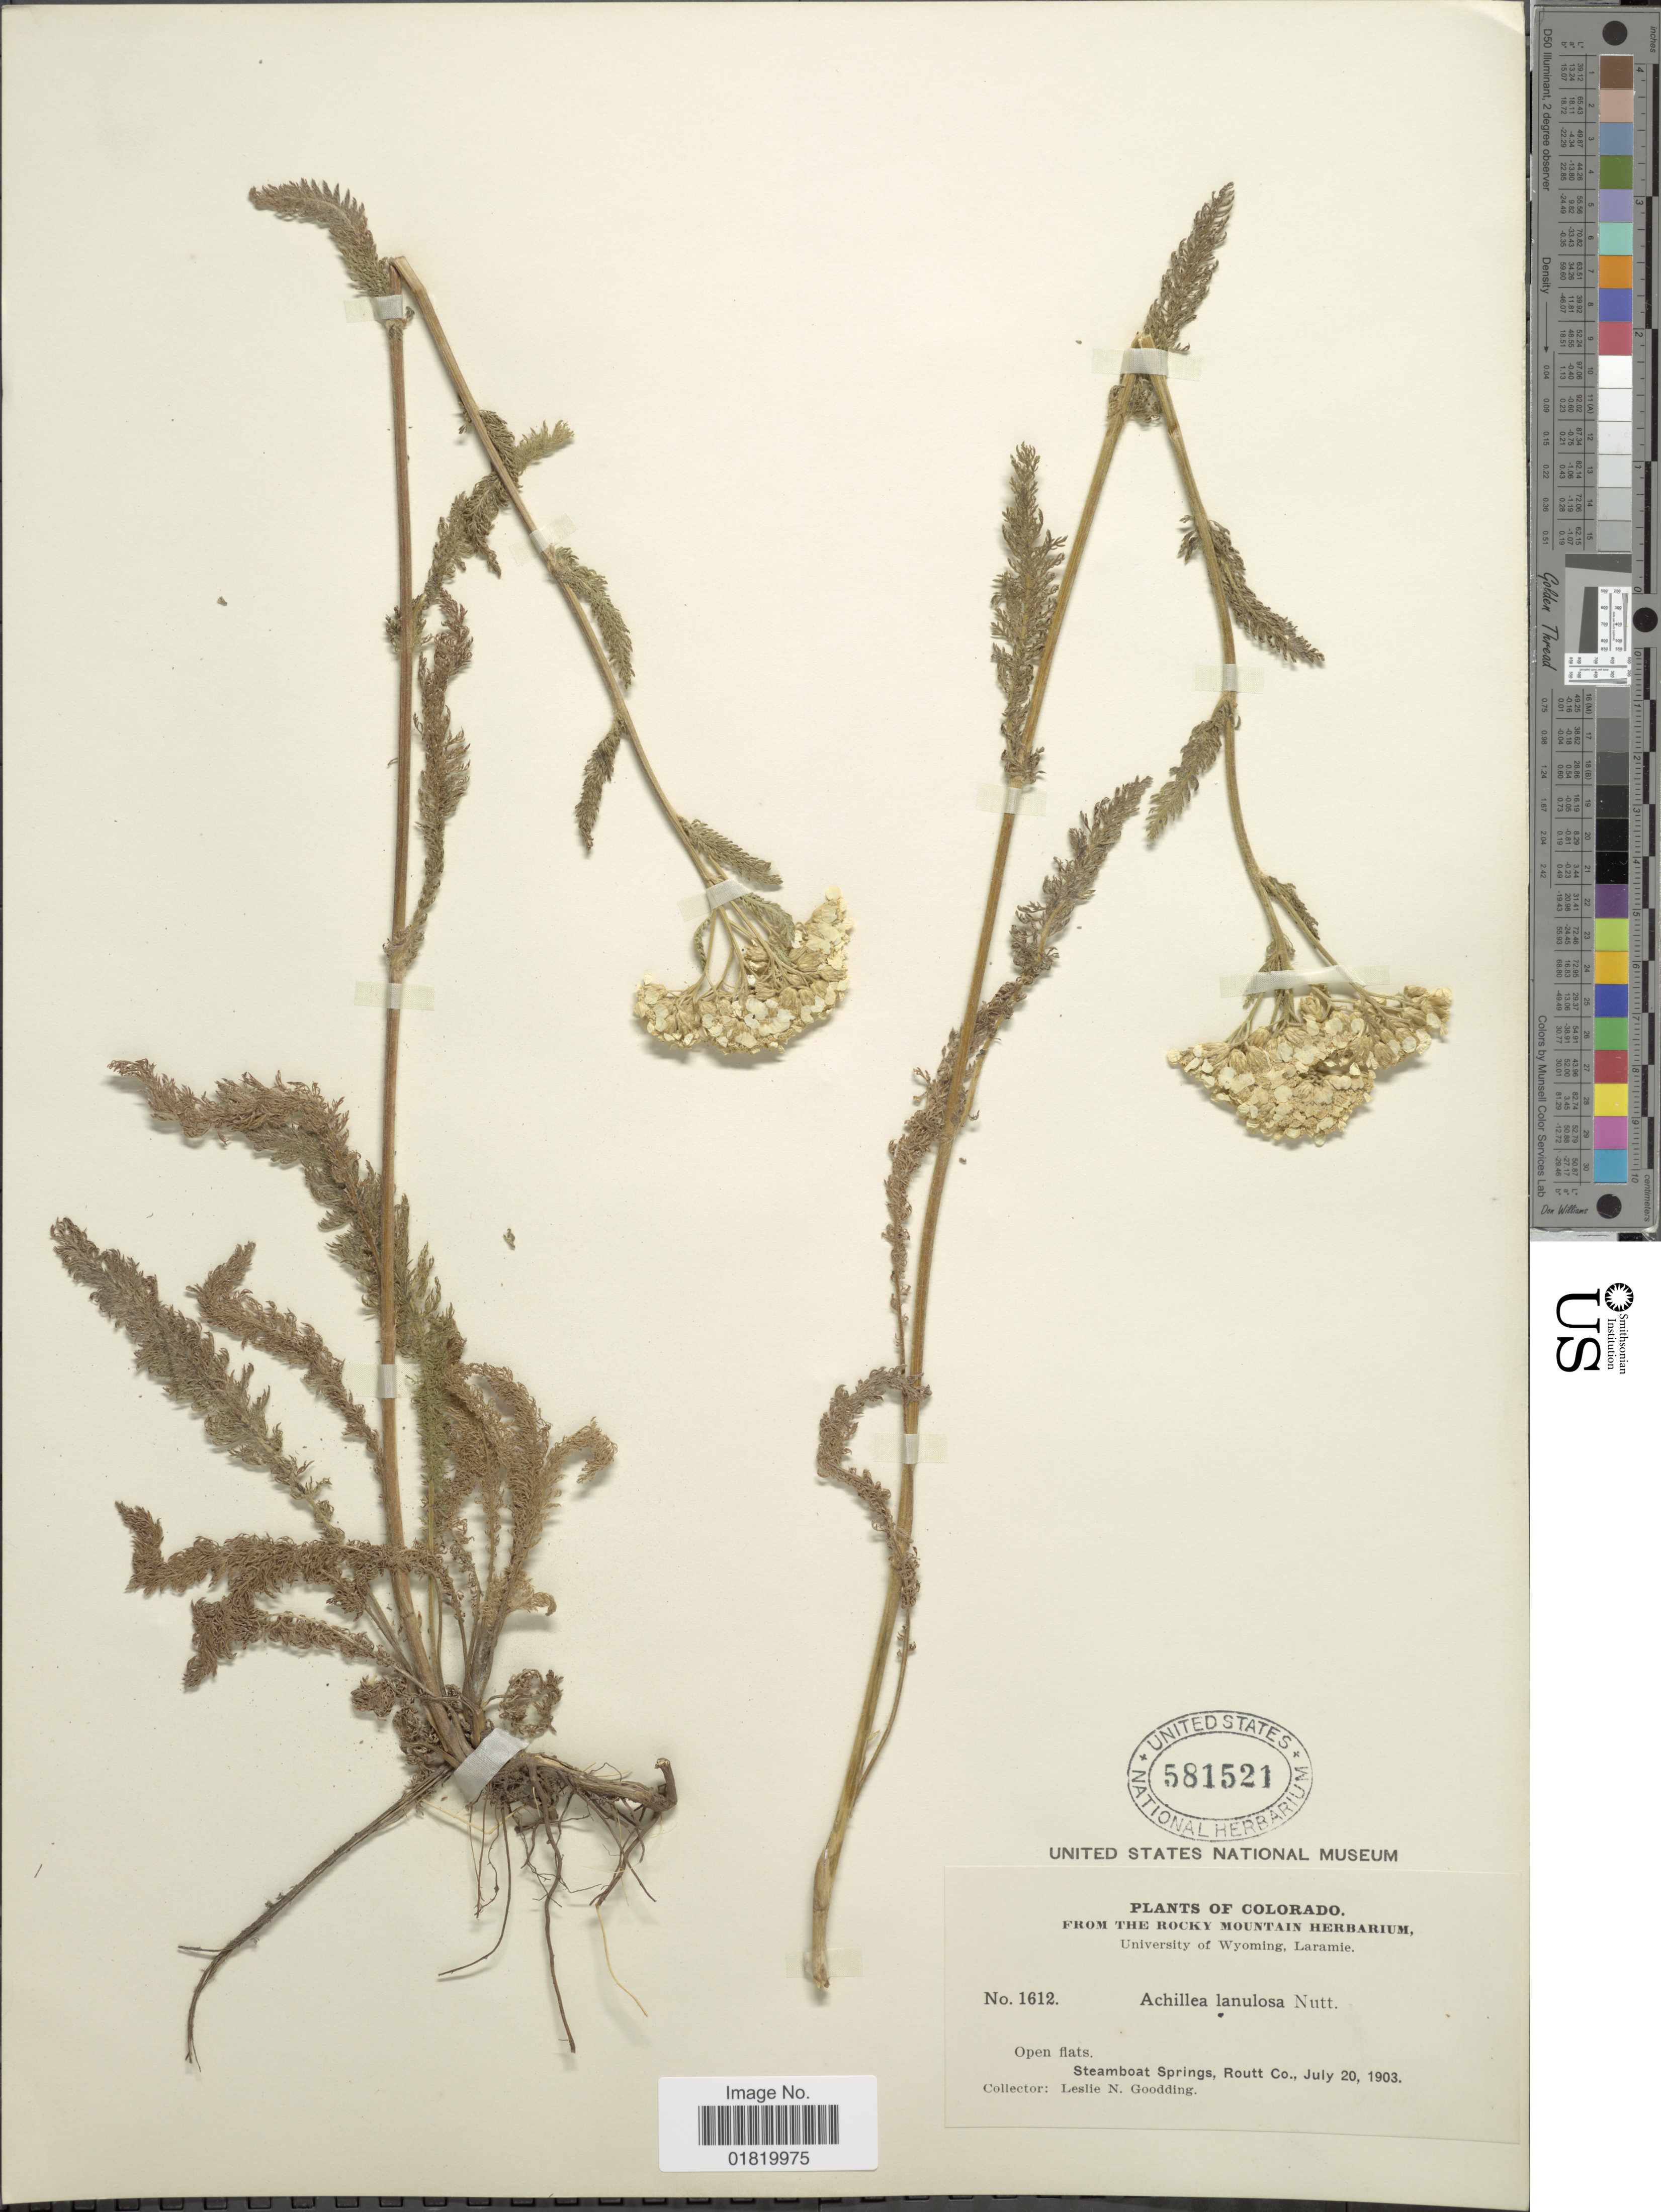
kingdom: Plantae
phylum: Tracheophyta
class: Magnoliopsida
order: Asterales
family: Asteraceae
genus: Achillea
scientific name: Achillea lanulosa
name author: Nutt.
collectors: L. N. Goodding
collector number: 1612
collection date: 1903-07-20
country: United States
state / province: Colorado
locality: Steamboat Springs, Routt Co.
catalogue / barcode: US 581521